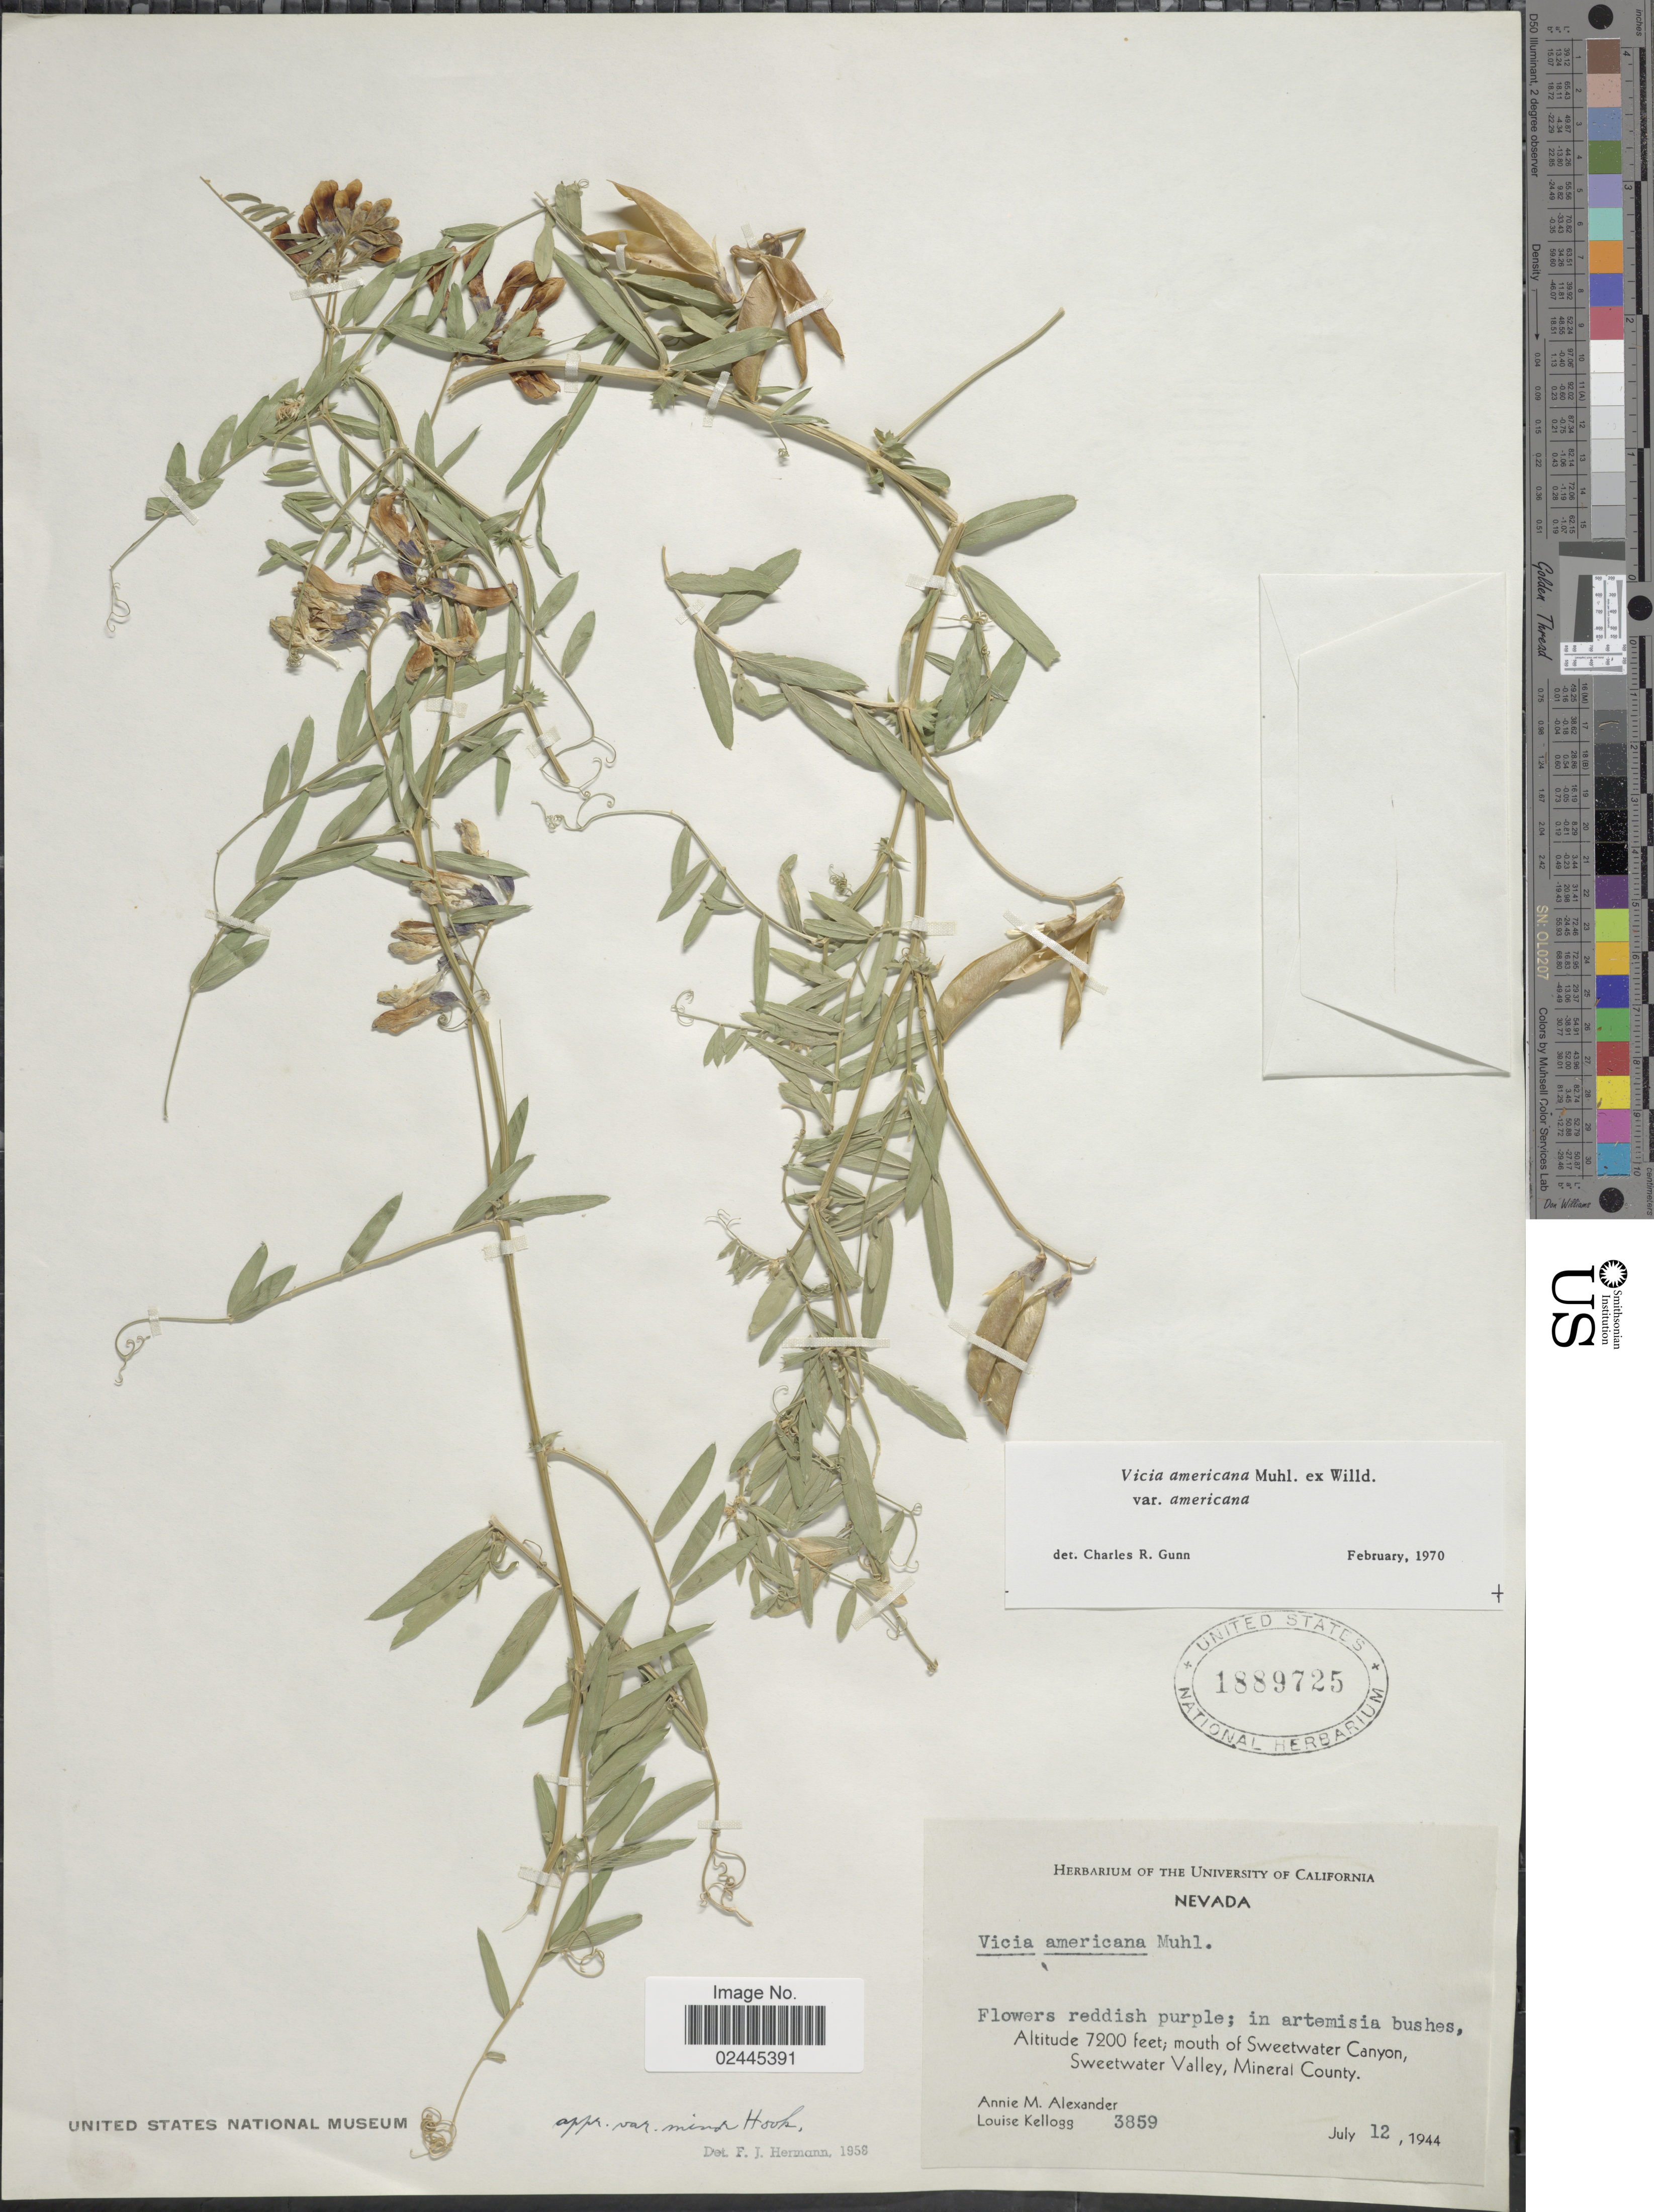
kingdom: Plantae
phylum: Tracheophyta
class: Magnoliopsida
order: Fabales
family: Fabaceae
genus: Vicia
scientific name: Vicia americana var. americana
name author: Muhl. ex Willd.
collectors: A. M. Alexander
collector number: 3859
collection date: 1944-07-12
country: United States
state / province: Nevada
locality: Mouth of Sweetwater Canyon, Sweetwater Valley, Mineral County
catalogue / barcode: US 1889725